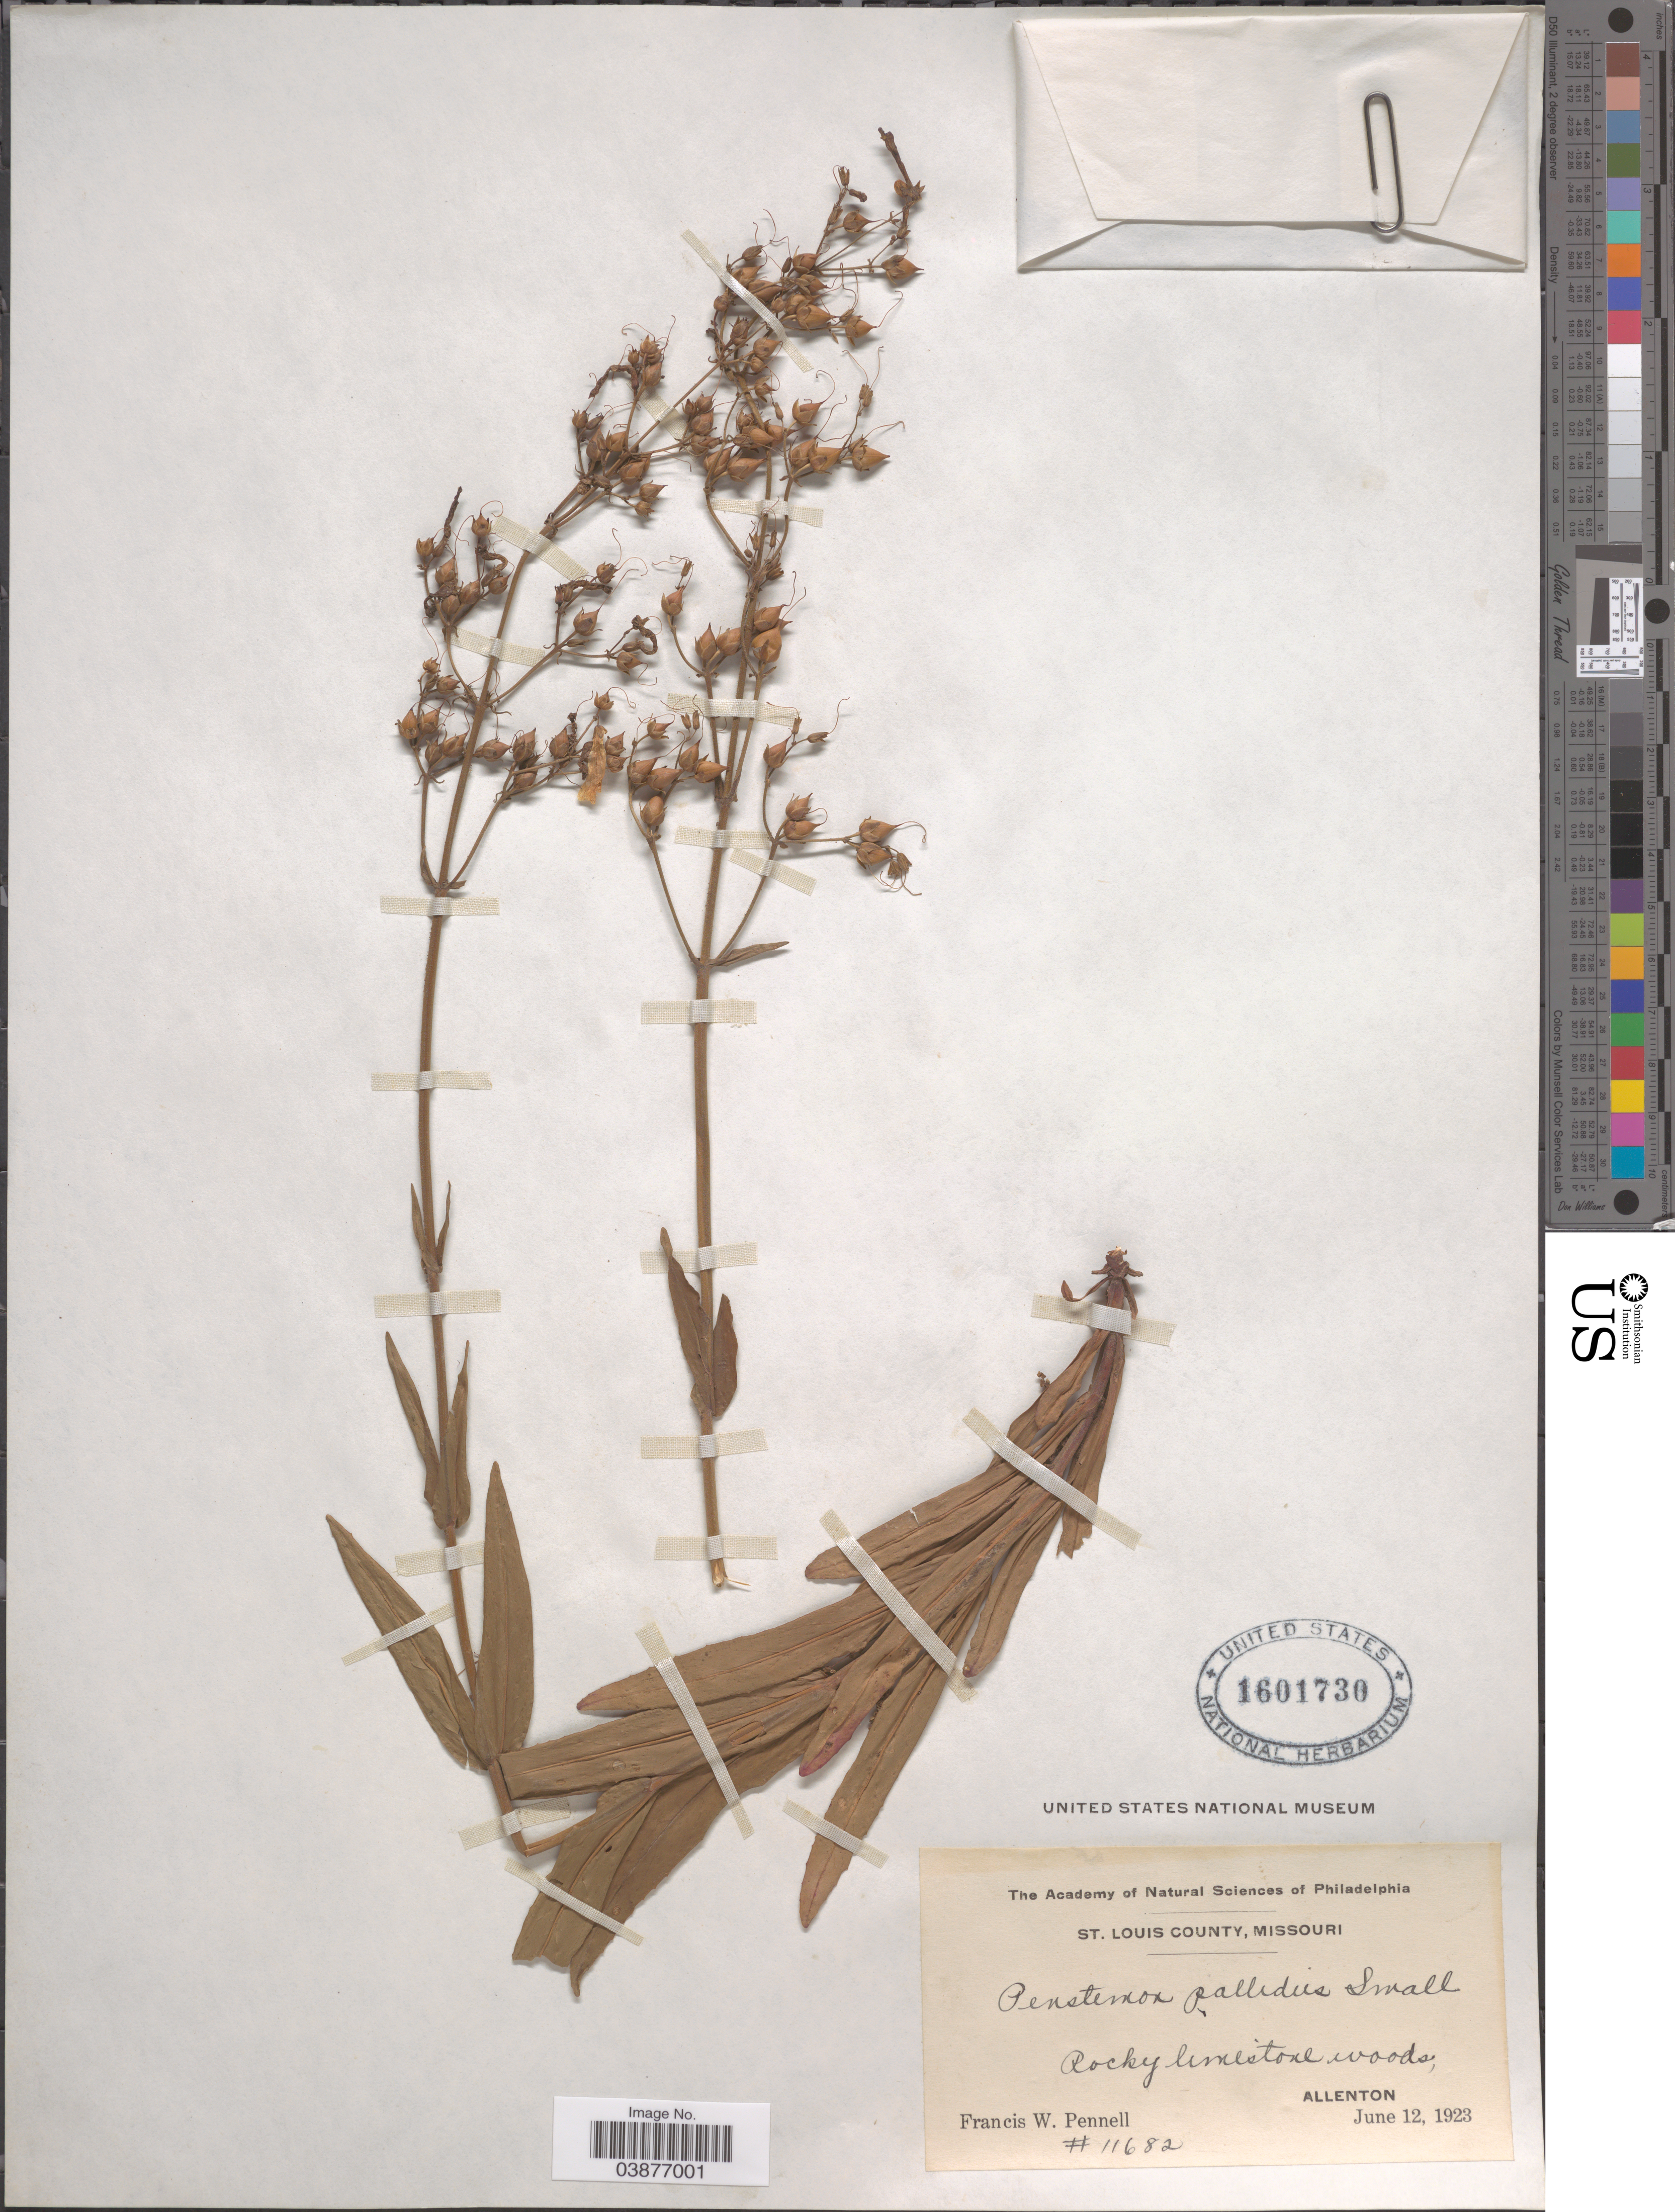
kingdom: Plantae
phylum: Tracheophyta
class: Magnoliopsida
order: Lamiales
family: Plantaginaceae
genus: Penstemon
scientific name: Penstemon pallidus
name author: Small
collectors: F. W. Pennell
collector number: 11682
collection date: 1923-06-12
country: United States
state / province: Missouri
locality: St. Louis County. Rocky limestone woods, Allenton.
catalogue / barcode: US 1601730